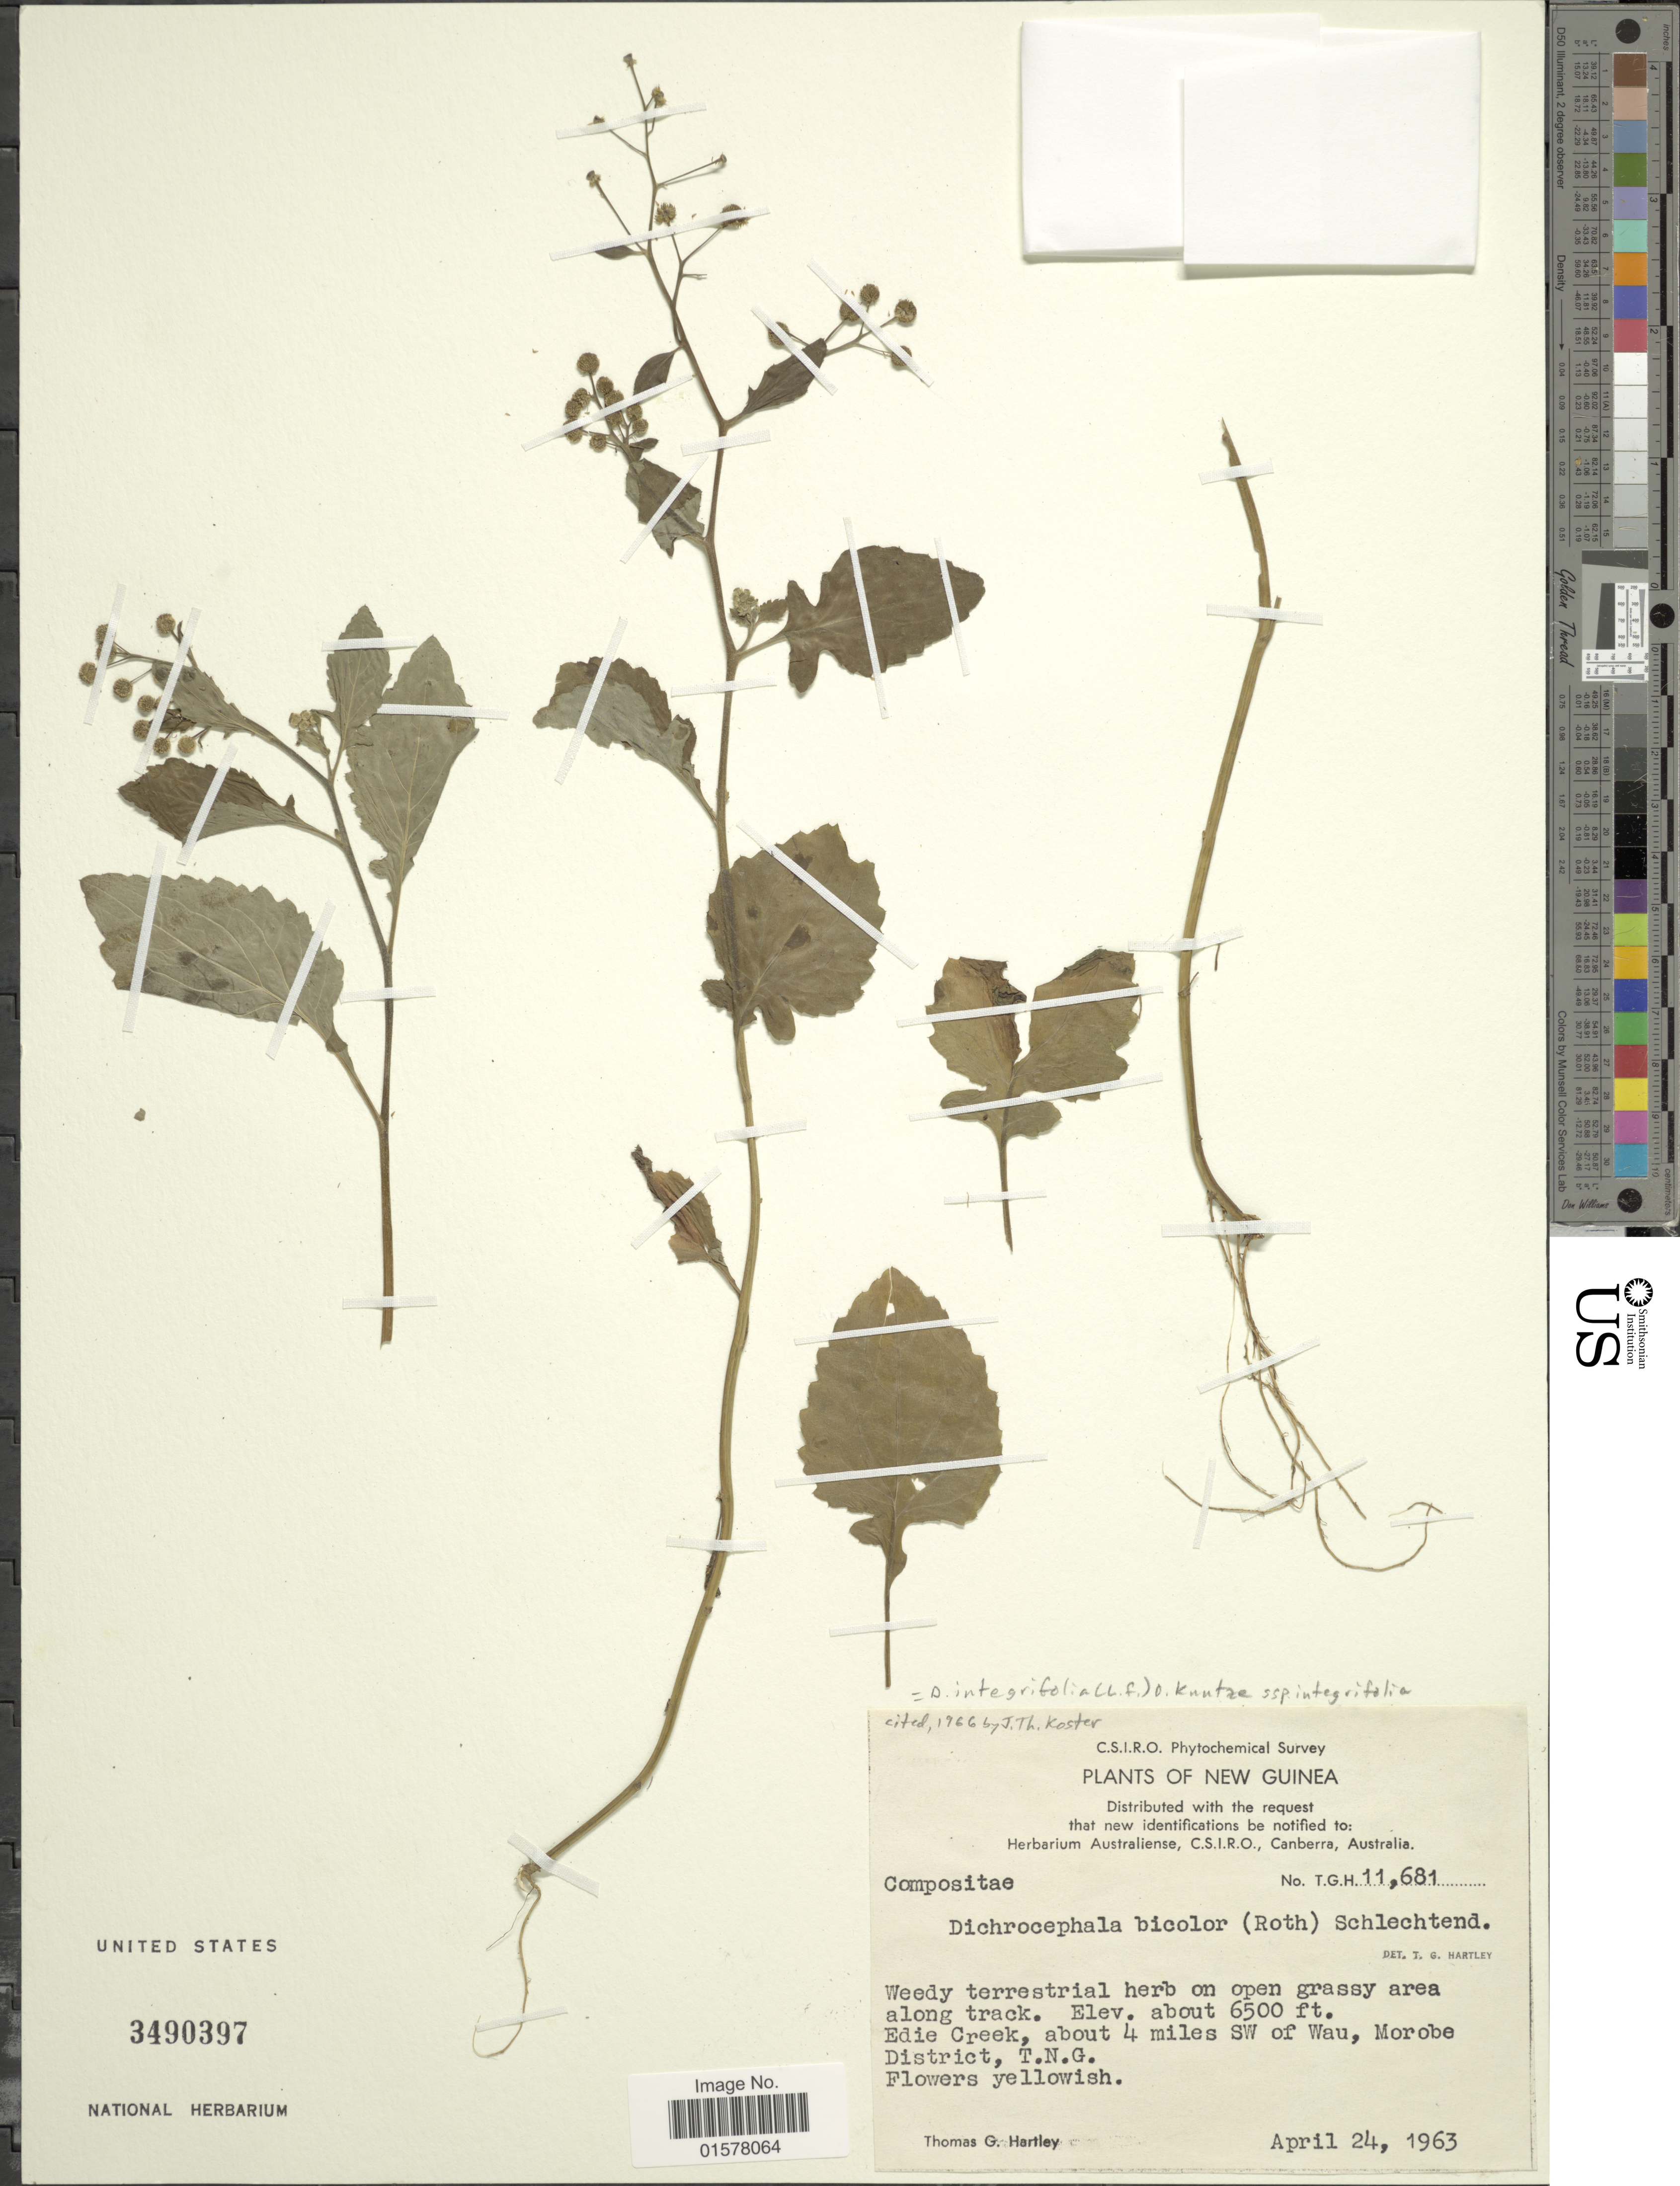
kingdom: Plantae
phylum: Tracheophyta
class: Magnoliopsida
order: Asterales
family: Asteraceae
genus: Dichrocephala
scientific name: Dichrocephala integrifolia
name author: (L. f.) Kuntze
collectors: T. G. Hartley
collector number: T.G.H. 11681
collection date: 1963-04-24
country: Papua New Guinea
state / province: Morobe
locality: New Guinea, Edie track, about 4 miles SW of Wau, Morobe District, T.N.G.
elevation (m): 1981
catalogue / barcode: US 3490397